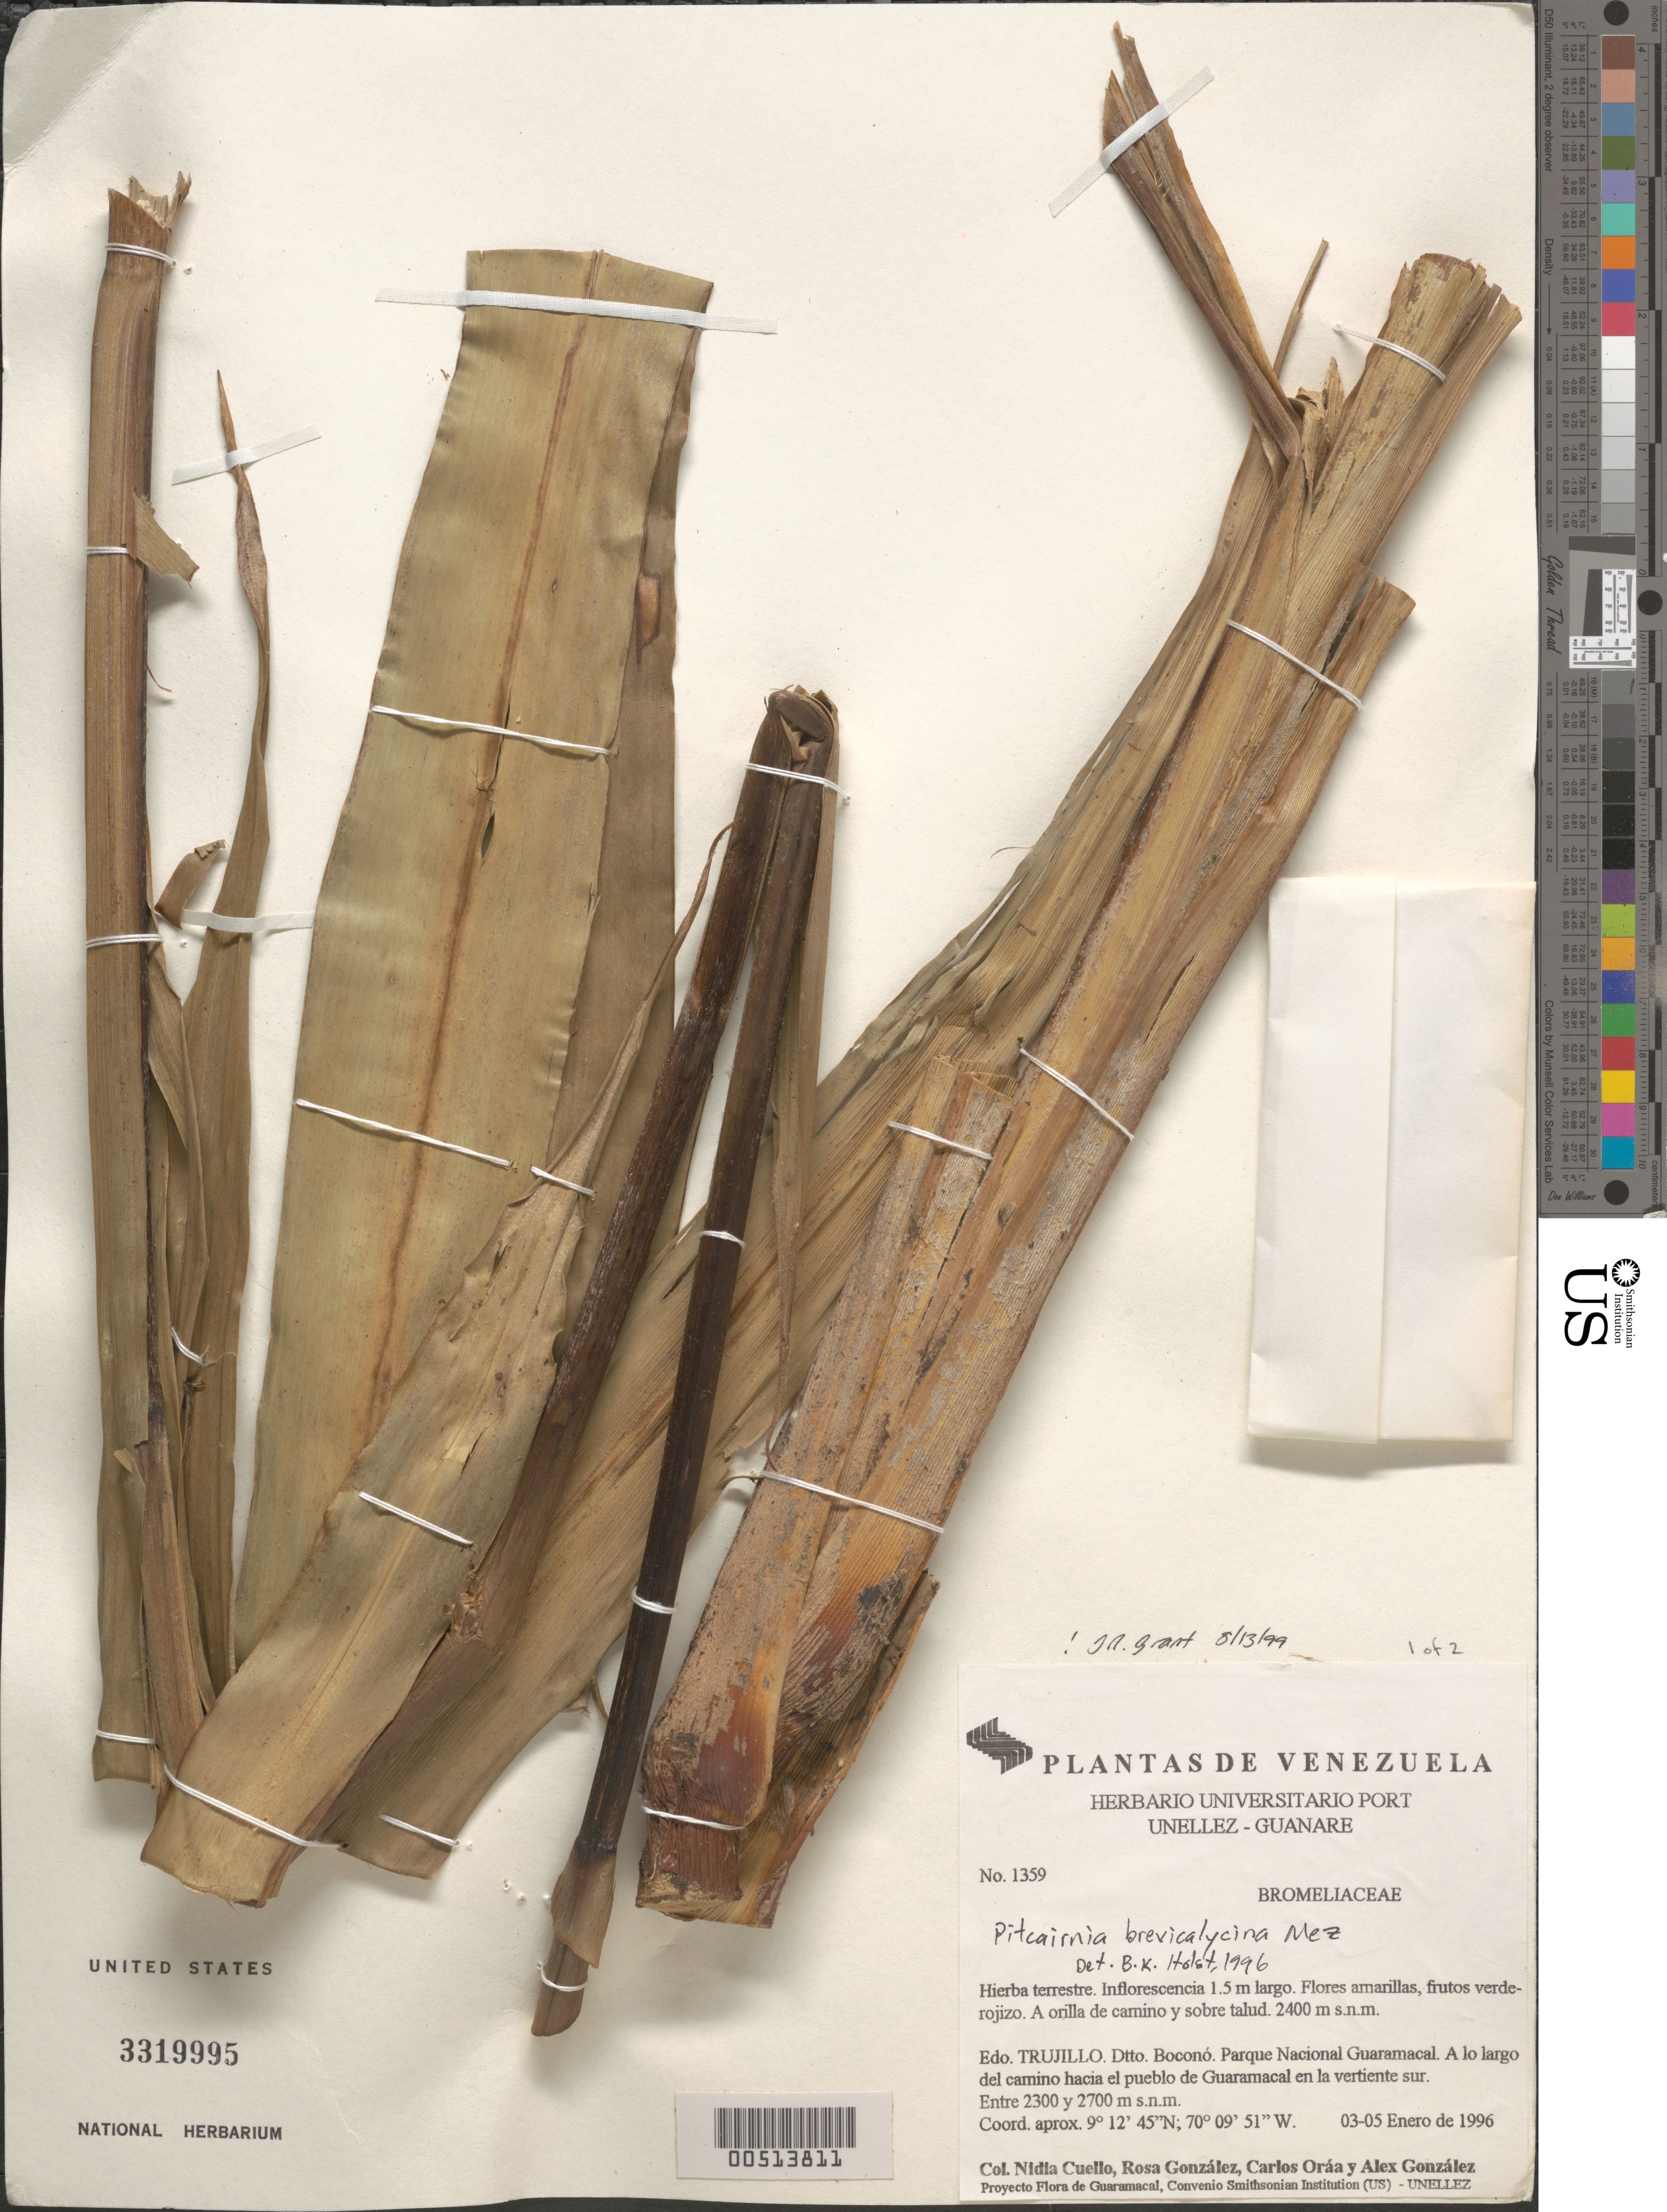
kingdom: Plantae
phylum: Tracheophyta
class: Liliopsida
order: Poales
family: Bromeliaceae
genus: Pitcairnia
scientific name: Pitcairnia brevicalycina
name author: Mez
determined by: Holst, Bruce K.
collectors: N. L. Cuello, R. González, C. Oráa & A. Gonzáles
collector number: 1359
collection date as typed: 03 Jan 1996 to 05 Jan 1996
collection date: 1996-01-03/1996-01-05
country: Venezuela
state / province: Trujillo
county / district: Boconó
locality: Parque Nacional Guaramacal. Camino hacia el pueblo de Guaramacal, vertiente S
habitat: A orillo de camino y sobre talud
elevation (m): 2400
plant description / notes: MO, PORT, SEL, US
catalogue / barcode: US 3319995